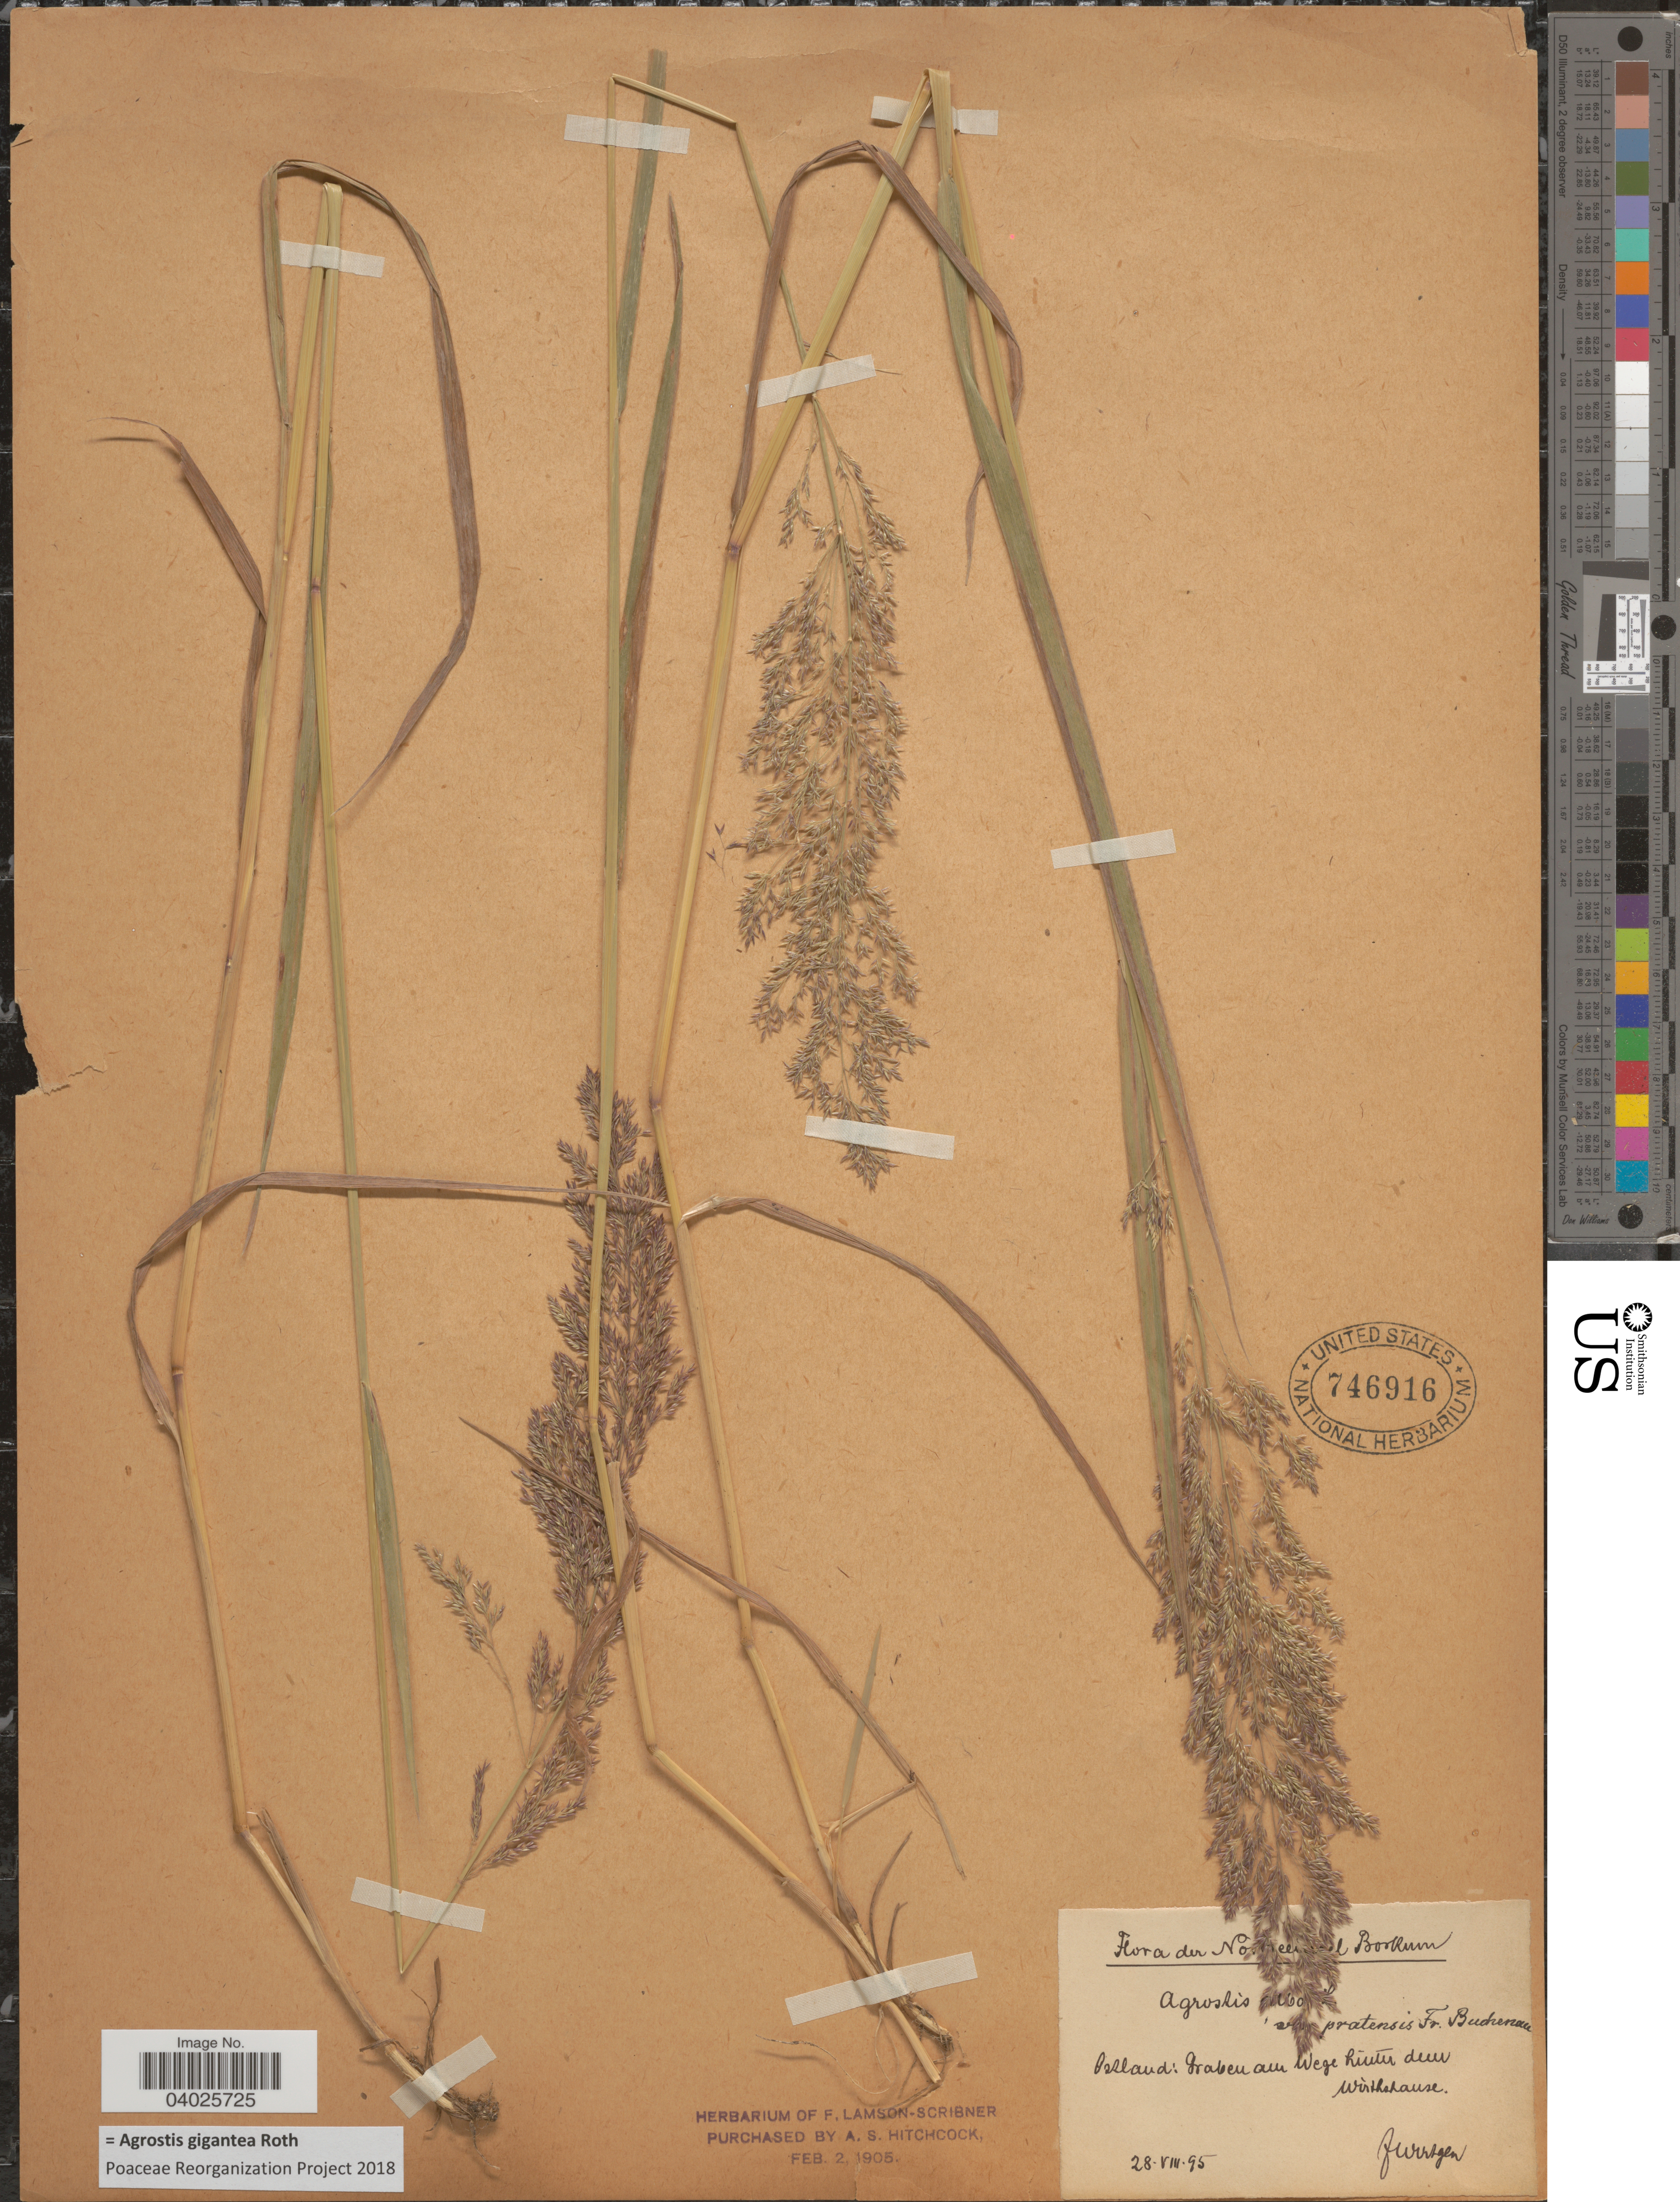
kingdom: Plantae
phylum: Tracheophyta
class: Liliopsida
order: Poales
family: Poaceae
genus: Agrostis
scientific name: Agrostis gigantea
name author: Roth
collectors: F. Wirtgen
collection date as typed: Transcribed d/m/y: 28/8/95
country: Germany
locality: Nordseeinsel Borkum. Ostland: Graben am Wege hinter dem Wirthshause. [interpreted]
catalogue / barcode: US 746916